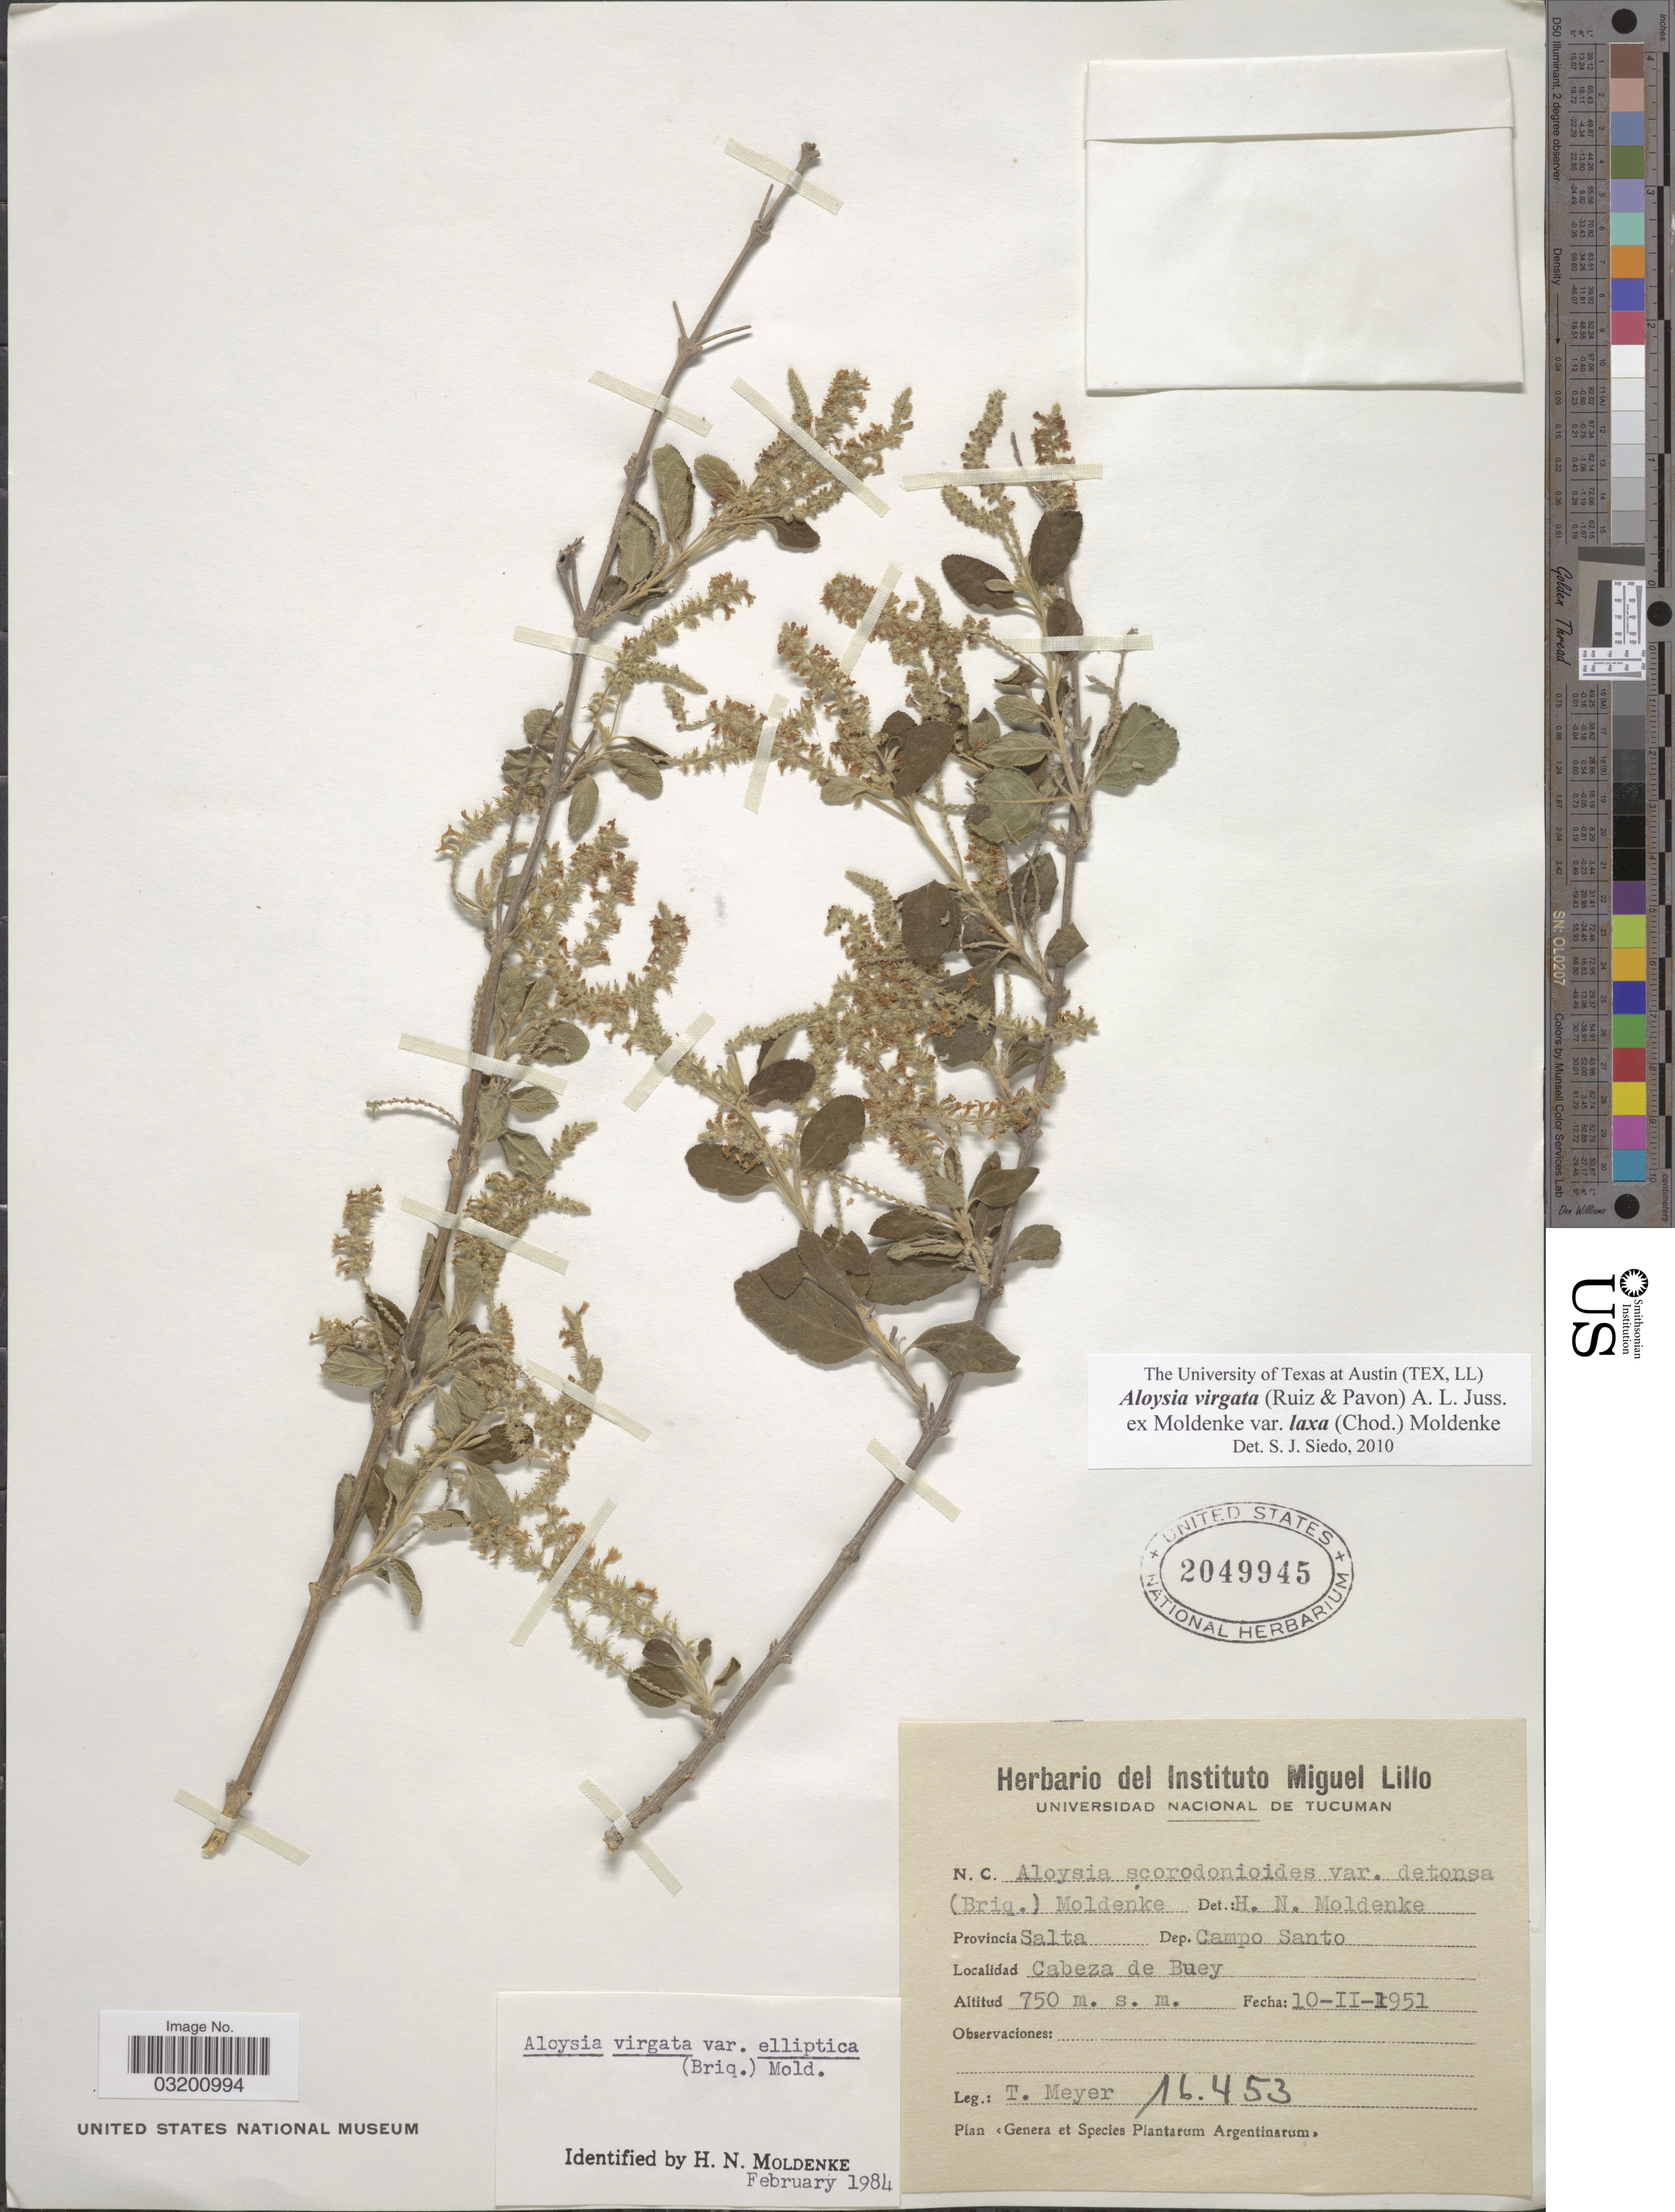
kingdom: Plantae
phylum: Tracheophyta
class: Magnoliopsida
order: Lamiales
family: Verbenaceae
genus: Aloysia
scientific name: Aloysia virgata var. laxa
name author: (Chodat) Moldenke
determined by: Siedo, S. J.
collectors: T. Meyer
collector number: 16453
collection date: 1951-02-10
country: Argentina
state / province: Salta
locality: Dep. Campo Santo, Cabeza de Buey.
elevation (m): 750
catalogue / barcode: US 2049945